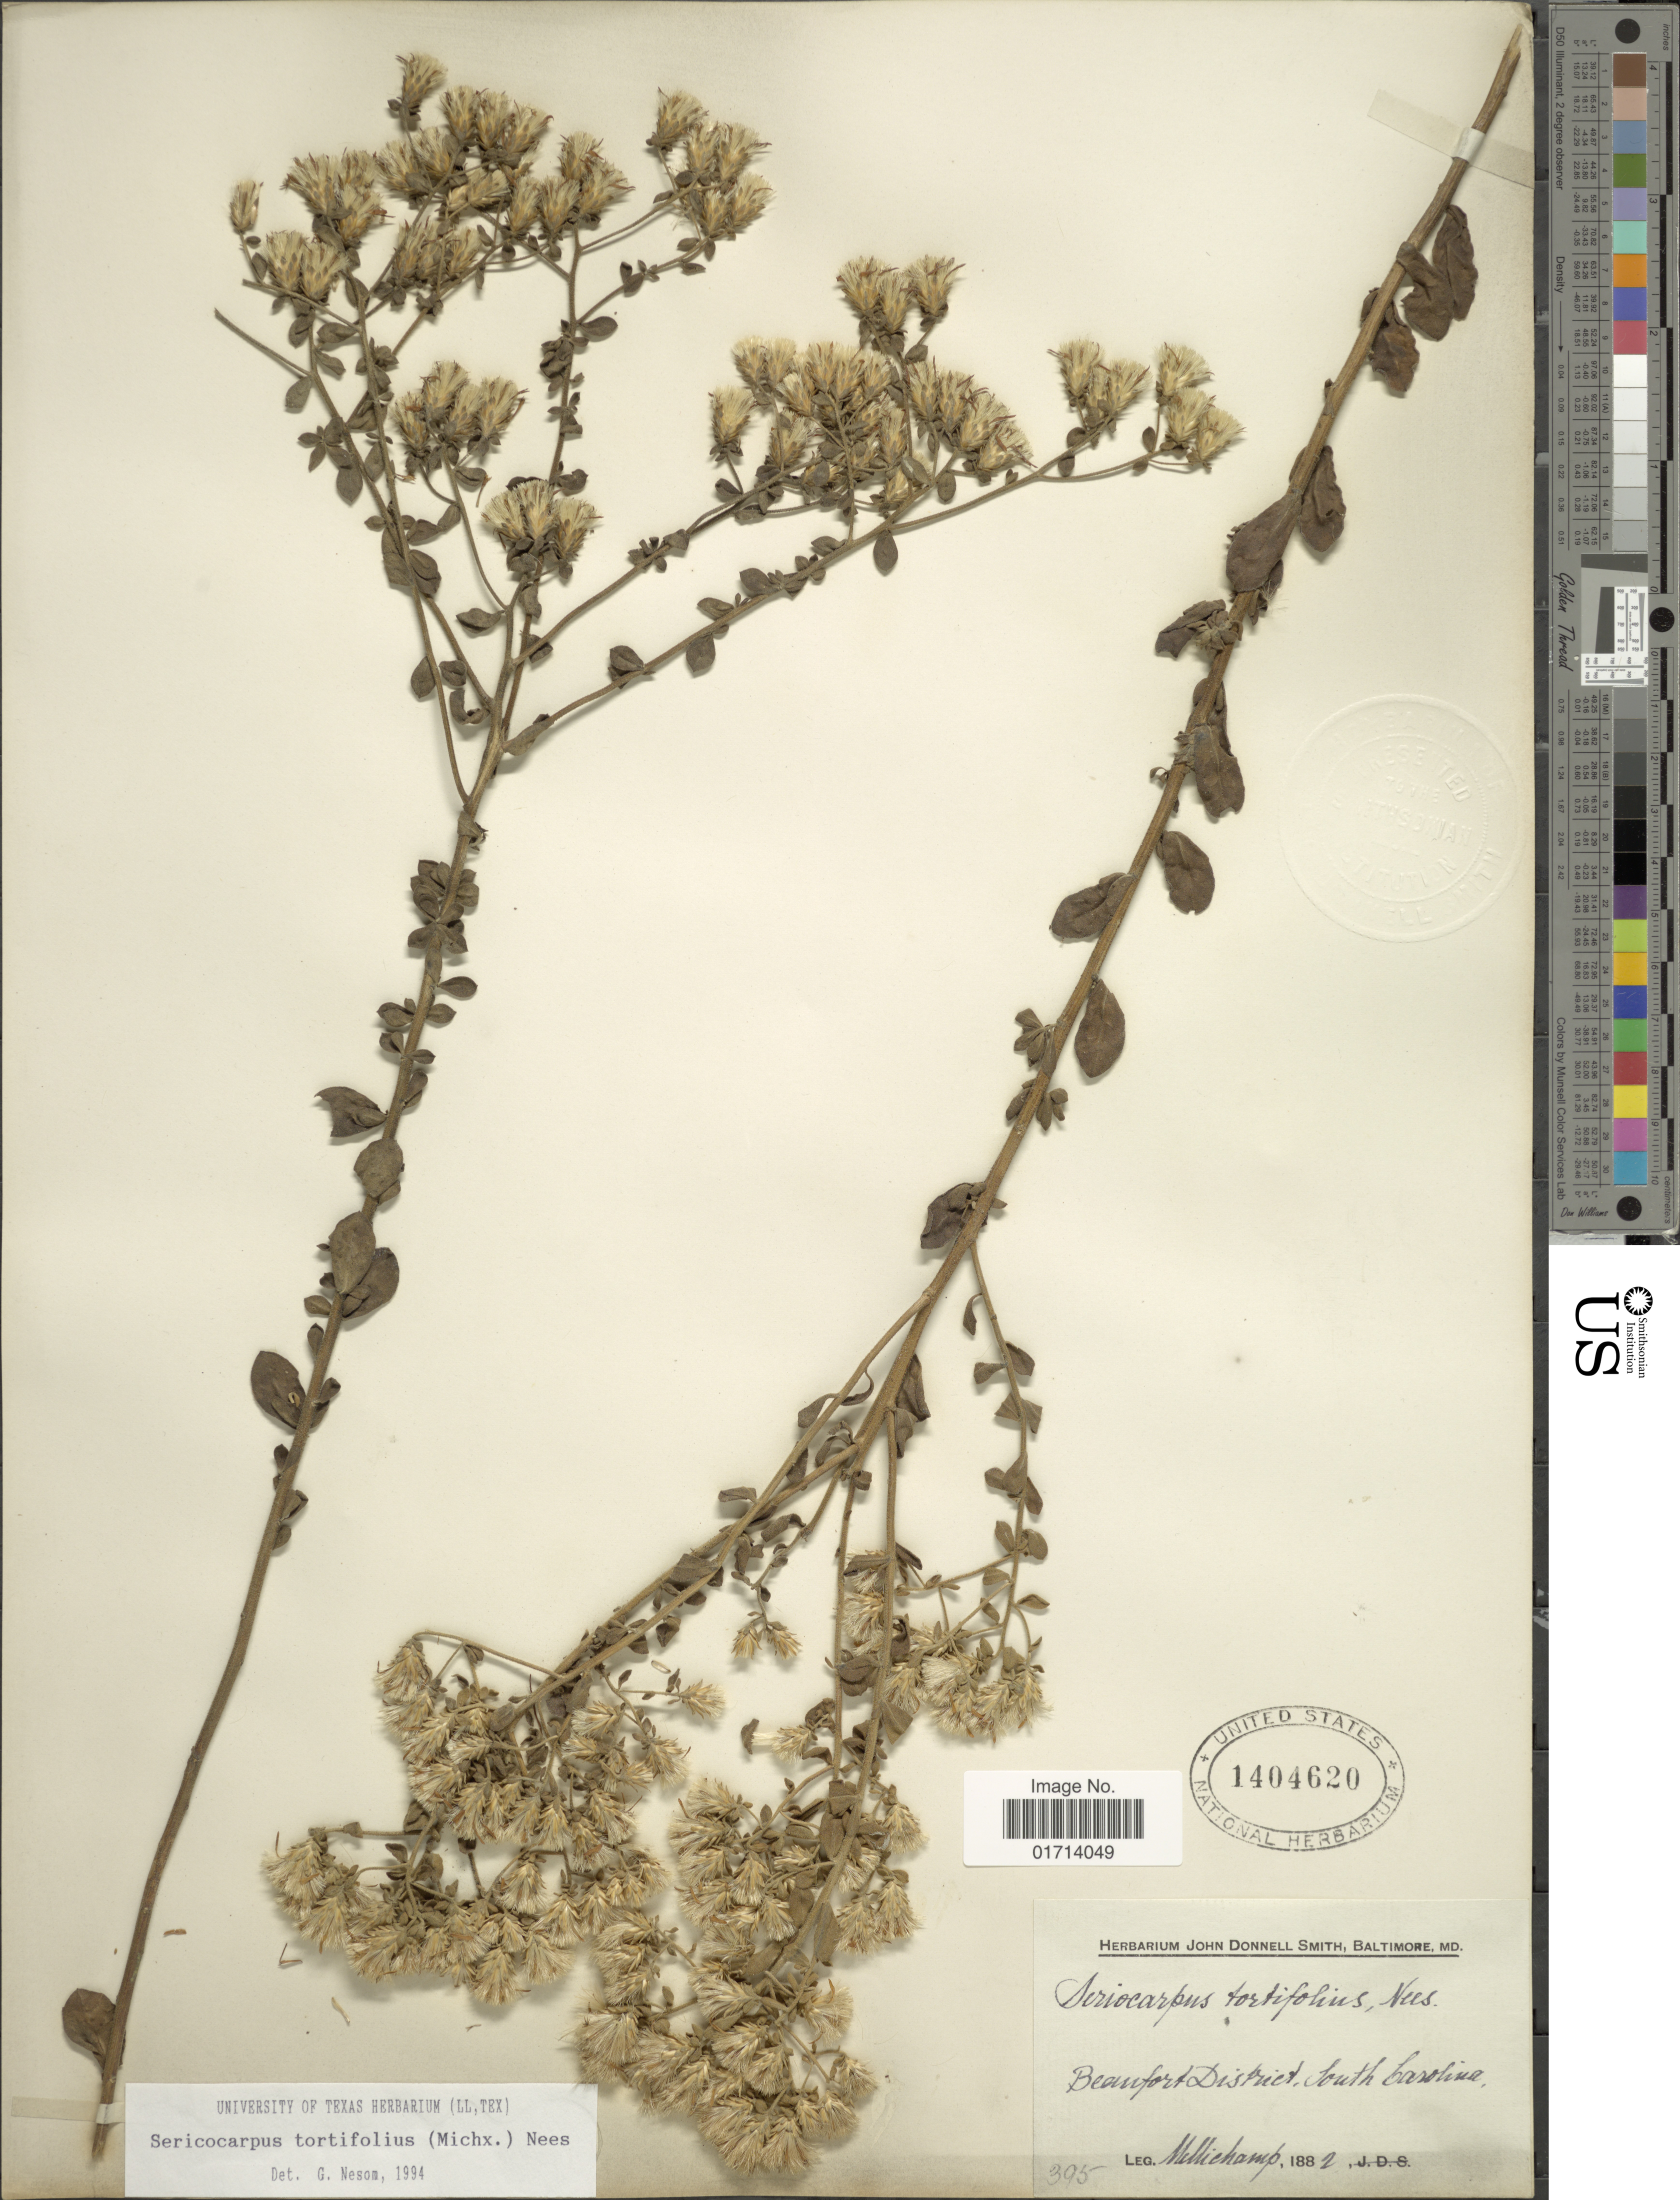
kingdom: Plantae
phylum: Tracheophyta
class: Magnoliopsida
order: Asterales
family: Asteraceae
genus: Sericocarpus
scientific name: Sericocarpus tortifolius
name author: (Michx.) Nees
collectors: -. Mellichamp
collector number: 395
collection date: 1882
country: United States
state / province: South Carolina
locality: Beaufort District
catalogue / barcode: US 1404620